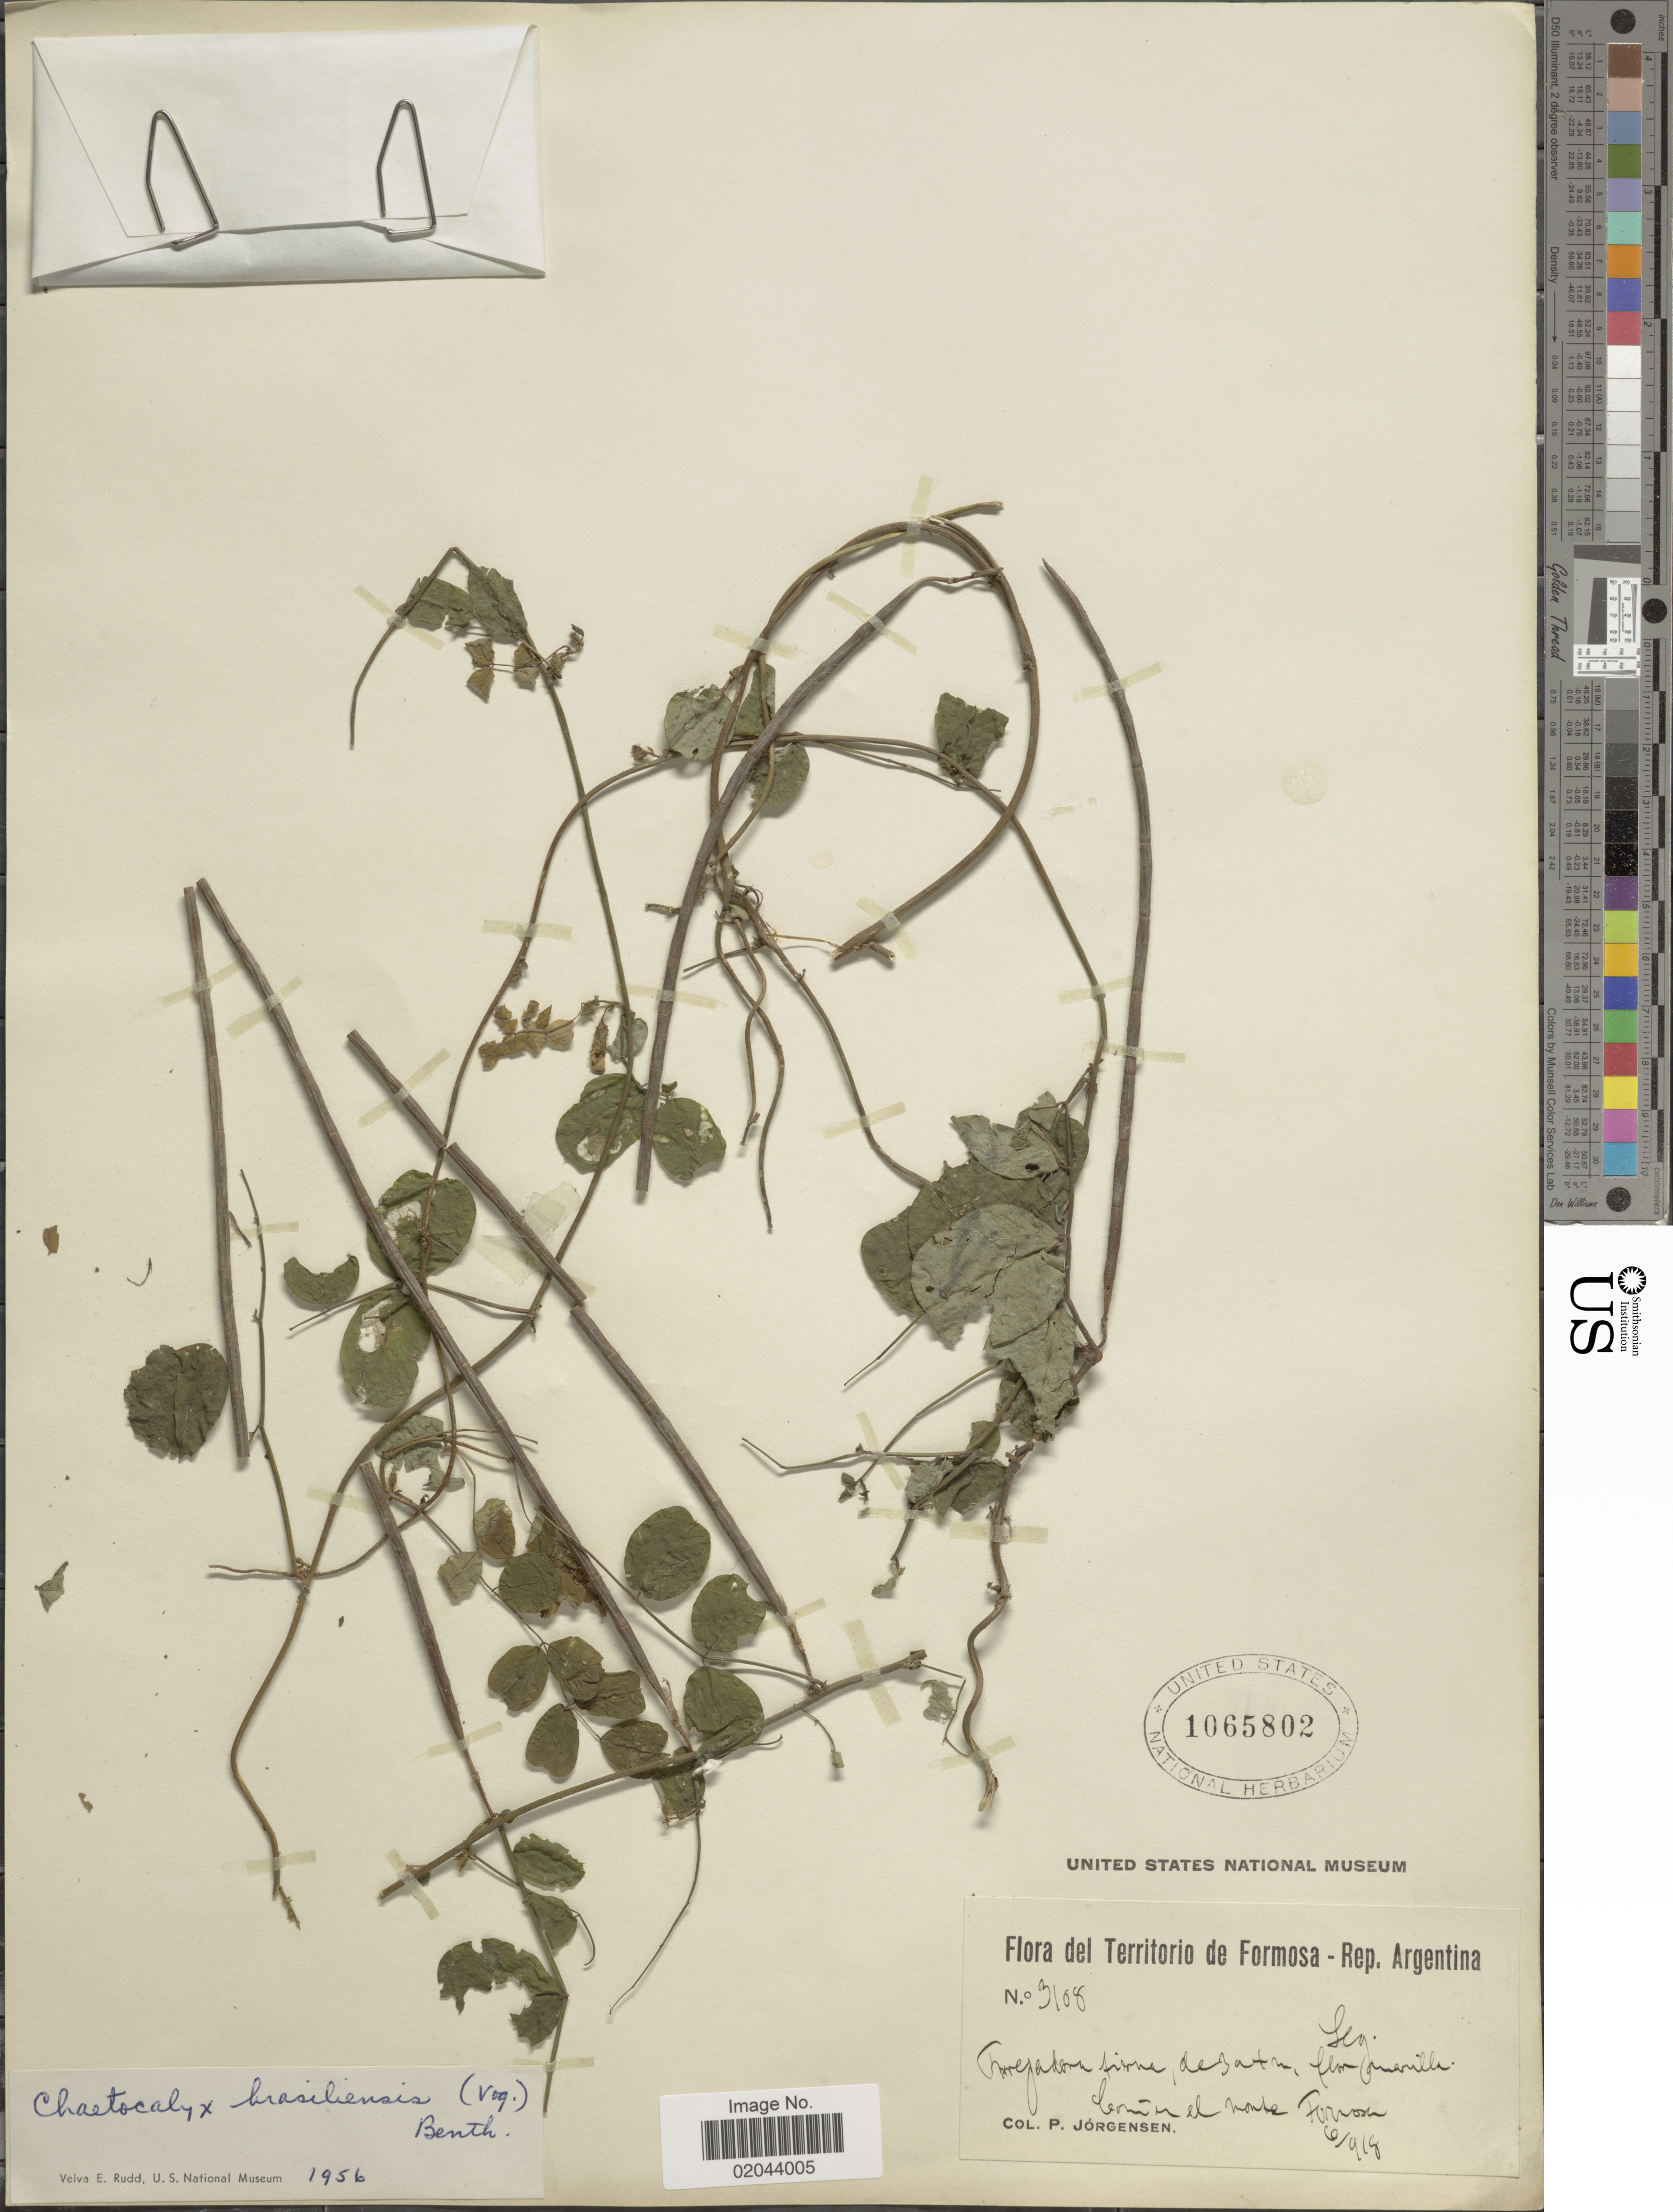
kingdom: Plantae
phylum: Tracheophyta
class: Magnoliopsida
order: Fabales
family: Fabaceae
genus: Chaetocalyx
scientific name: Chaetocalyx brasiliensis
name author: (Vogel) Benth.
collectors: P. Jörgensen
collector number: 3108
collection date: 1918-06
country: Argentina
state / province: Formosa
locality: Comun el monte Formosa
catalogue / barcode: US 1065802